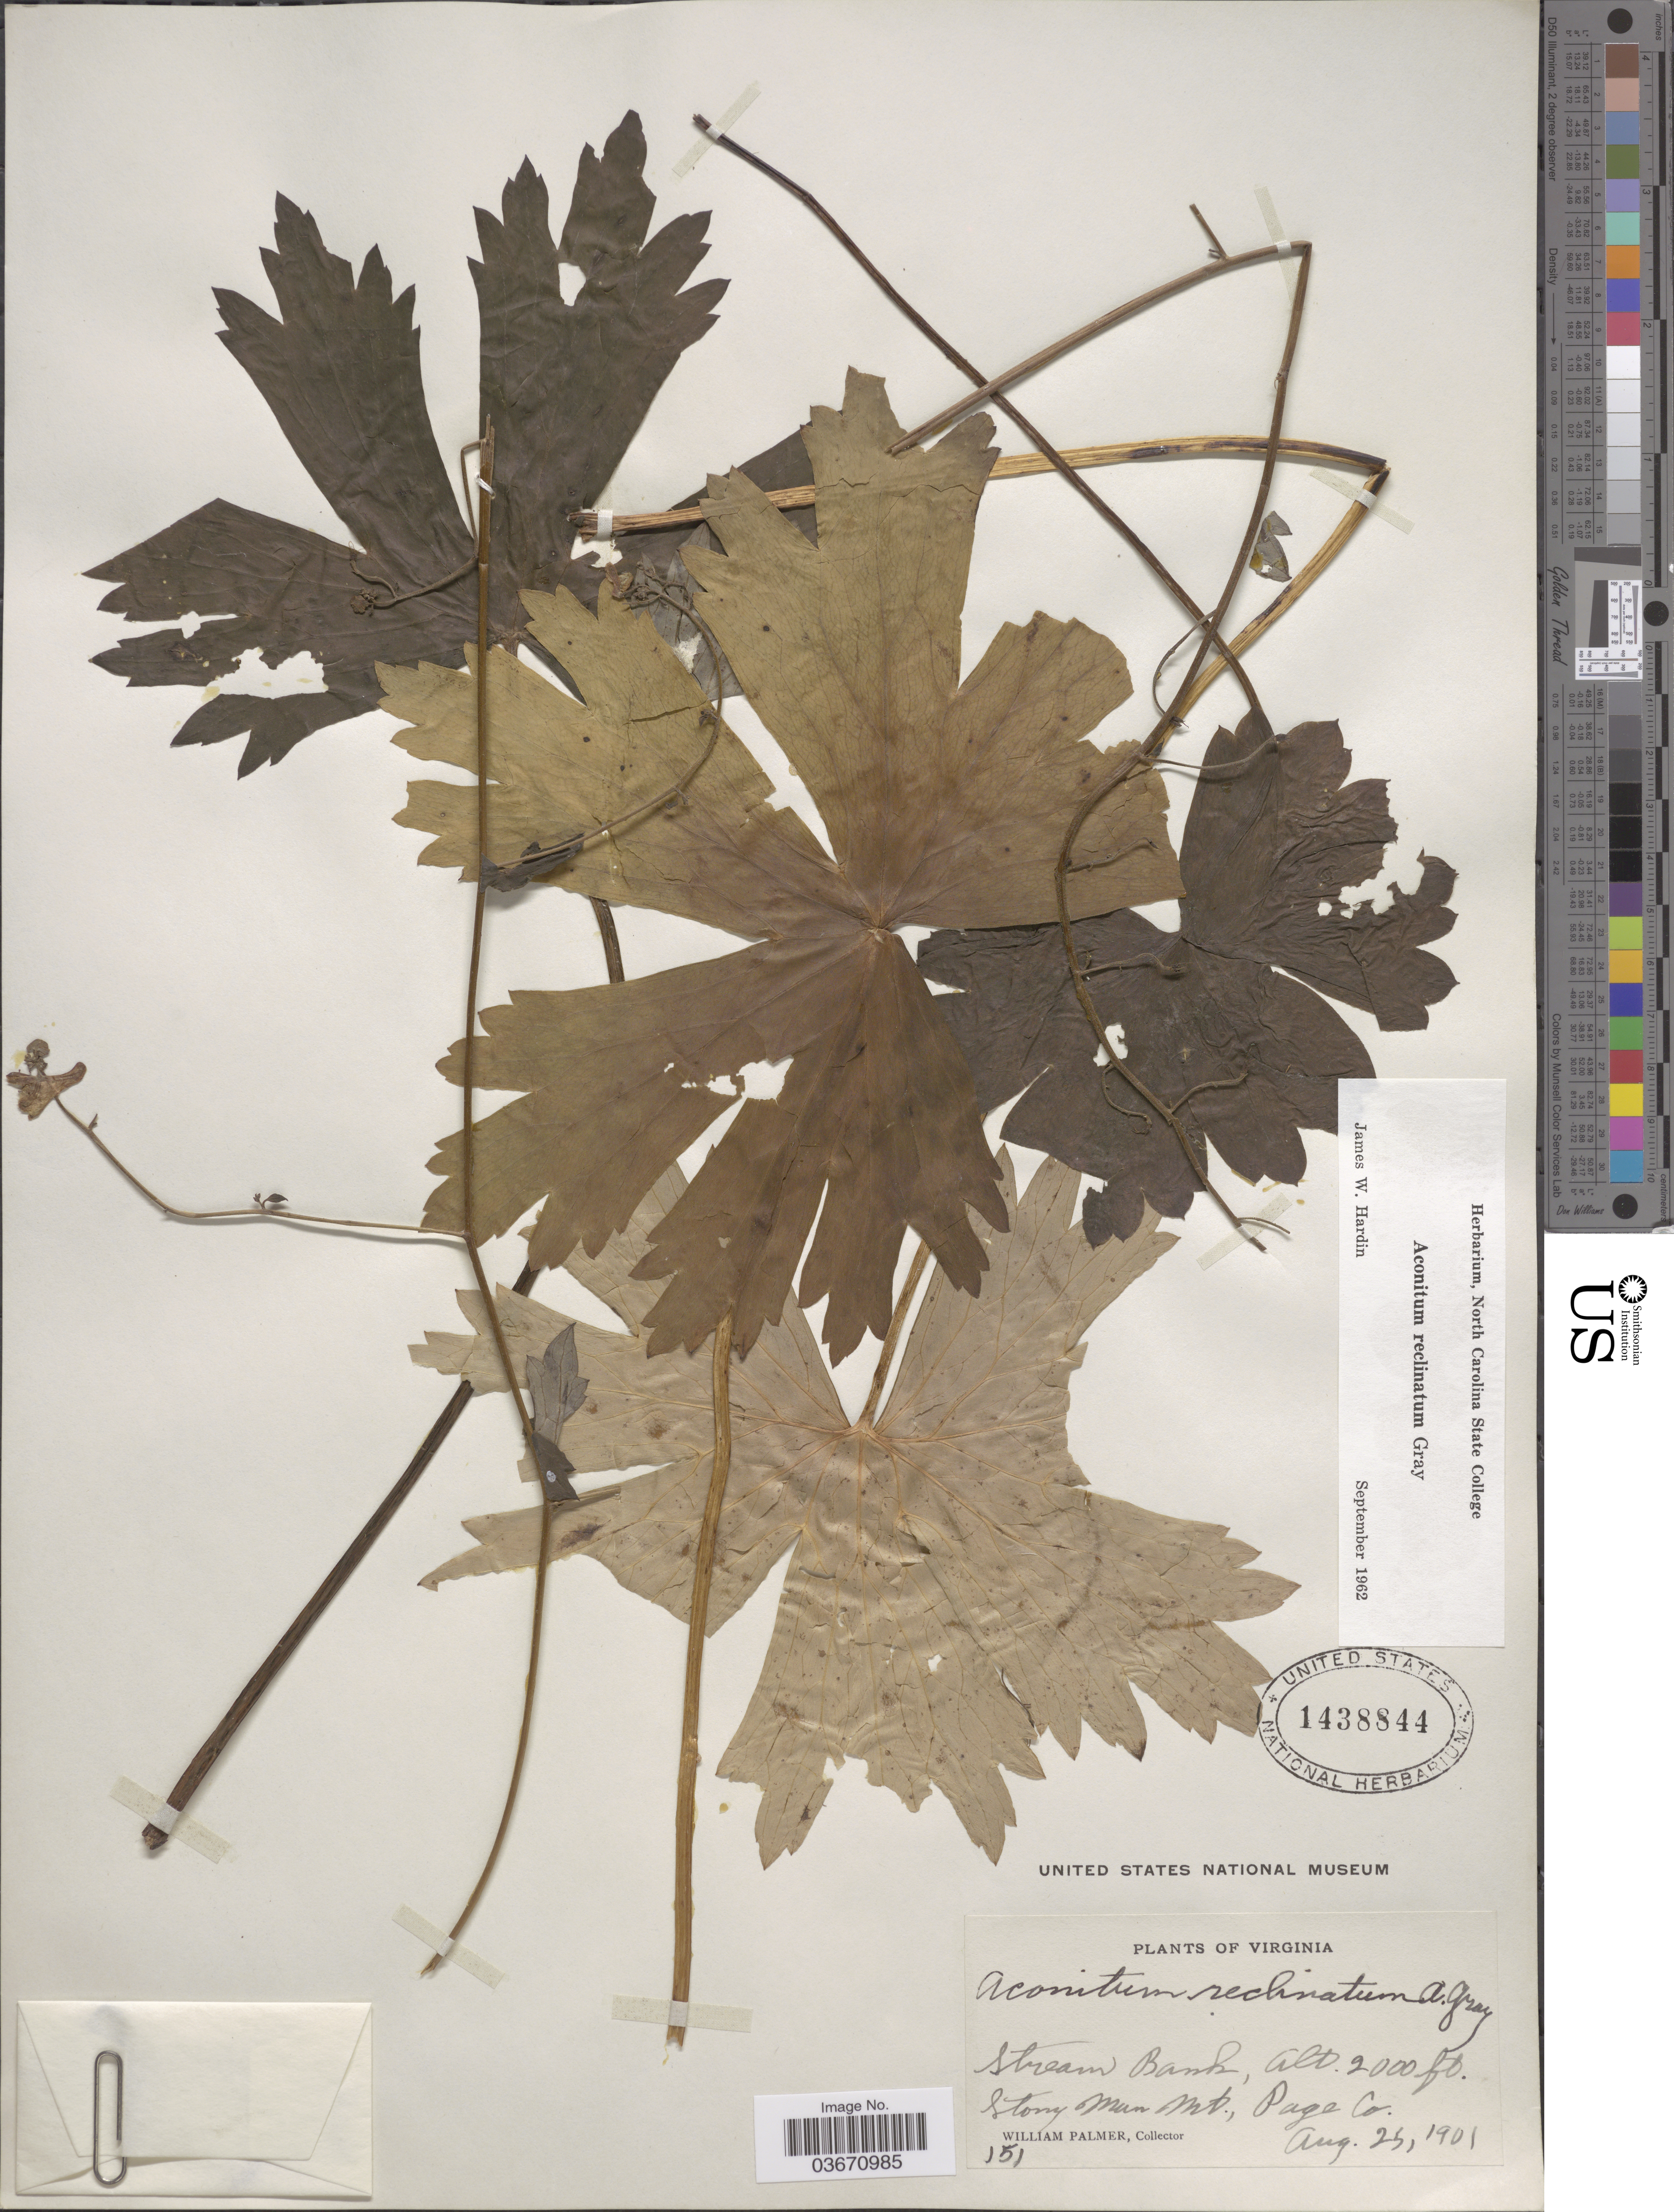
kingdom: Plantae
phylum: Tracheophyta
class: Magnoliopsida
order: Ranunculales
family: Ranunculaceae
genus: Aconitum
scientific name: Aconitum reclinatum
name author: A. Gray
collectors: W. Palmer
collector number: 151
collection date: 1901-08-25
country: United States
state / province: Virginia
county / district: Page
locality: Stream bank. Stony Man Mt., Page Co.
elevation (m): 610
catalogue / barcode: US 1438844